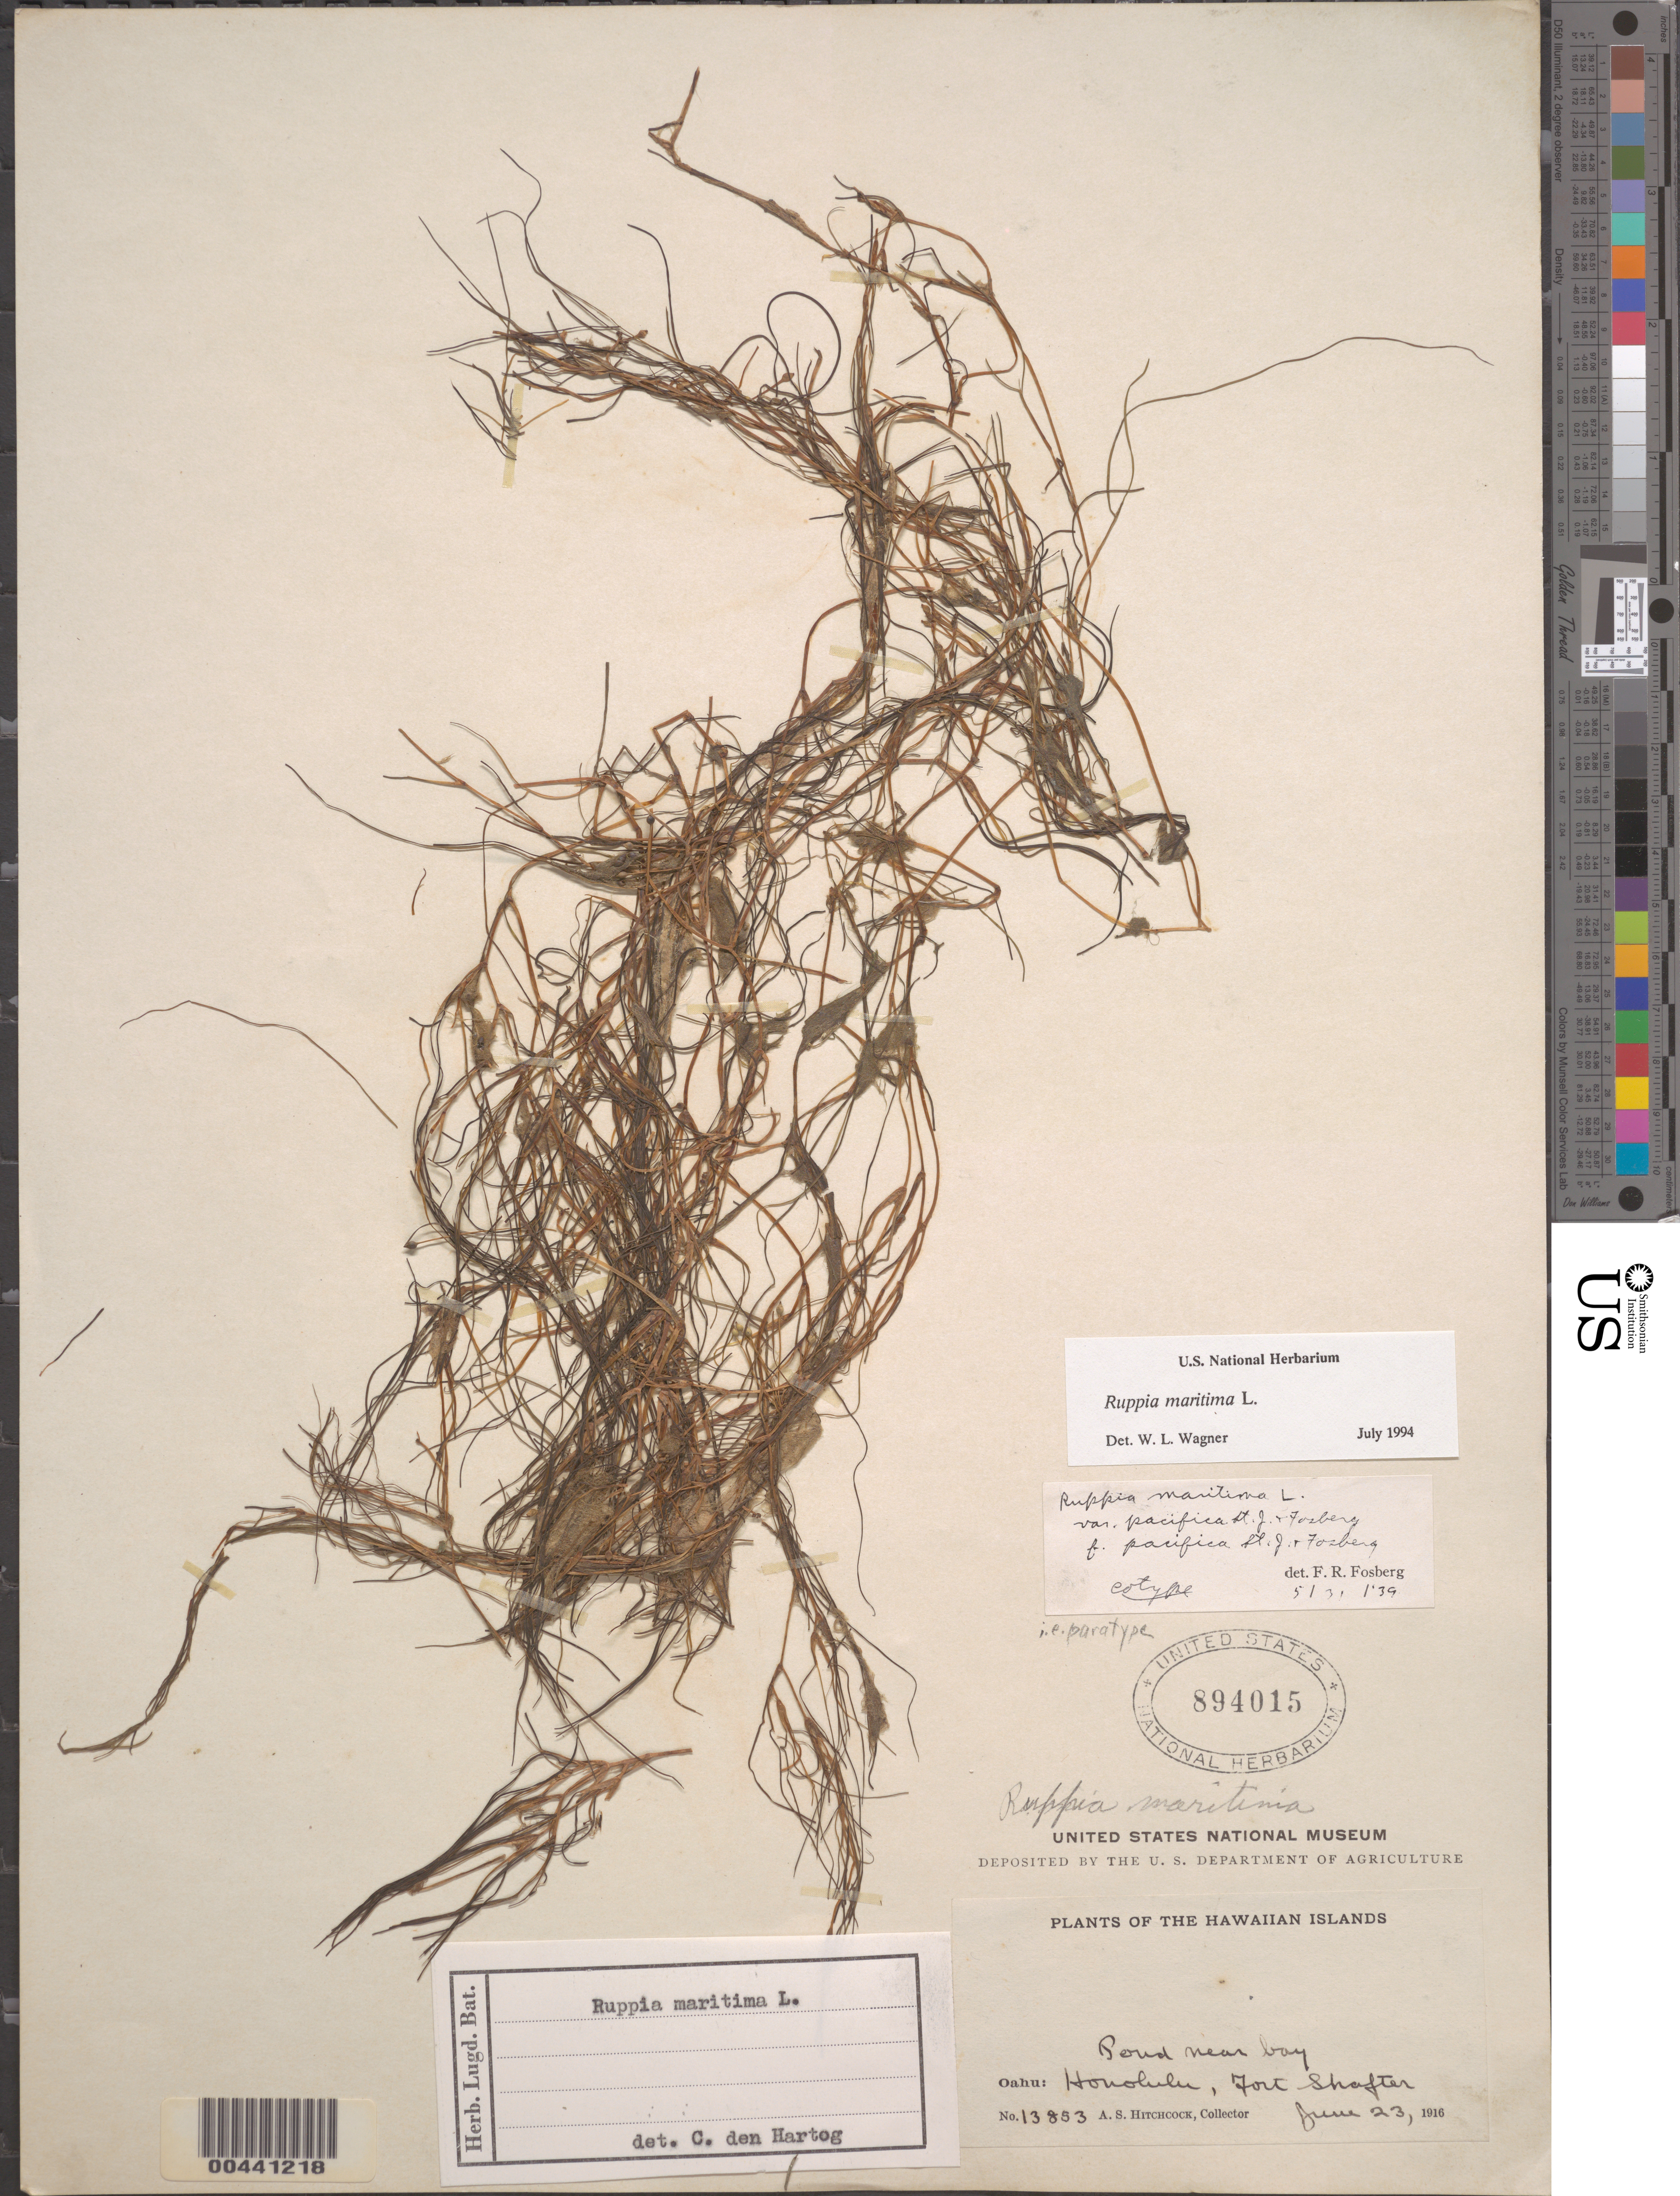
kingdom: Plantae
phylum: Tracheophyta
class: Liliopsida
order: Alismatales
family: Ruppiaceae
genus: Ruppia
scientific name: Ruppia maritima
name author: L.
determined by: Wagner, W. L., (BOT), Smithsonian Institution - National Museum of Natural History (UNITED STATES)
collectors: A. S. Hitchcock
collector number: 13853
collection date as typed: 23 Jun 1916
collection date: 1916-06-23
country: United States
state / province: Hawaii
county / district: Honolulu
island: Oahu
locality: Honolulu, Fort Shafter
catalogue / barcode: US 894015